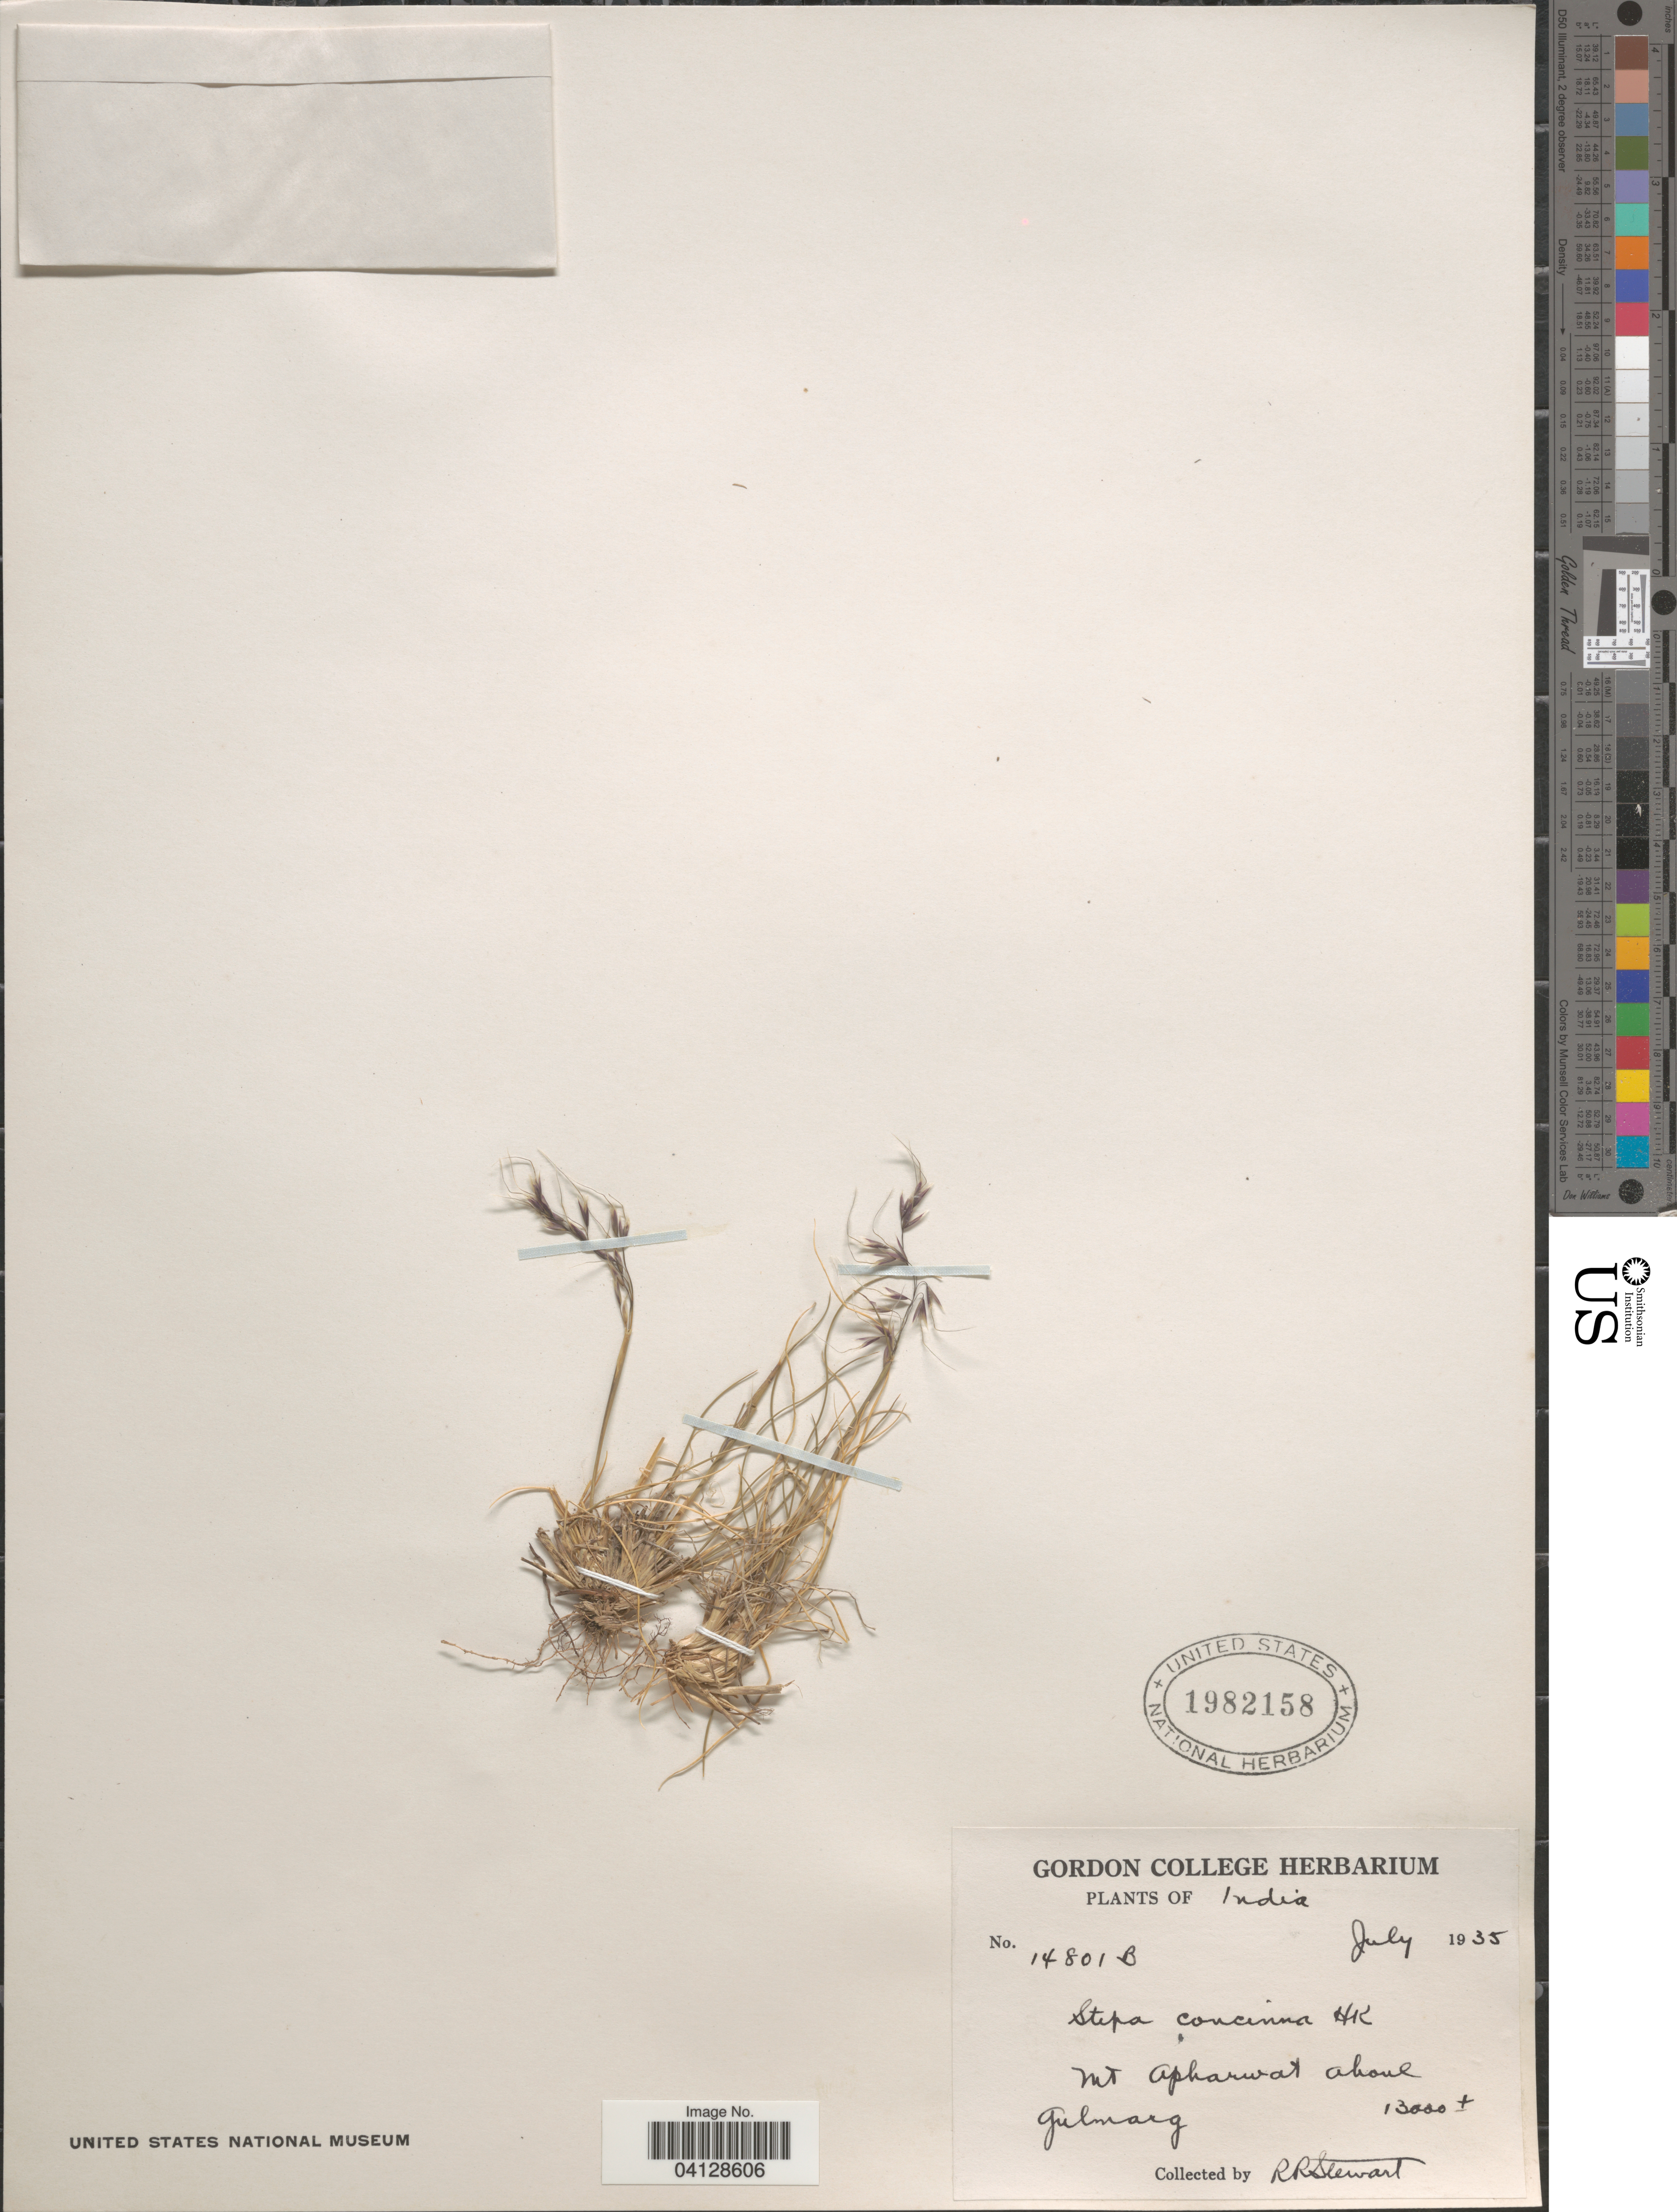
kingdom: Plantae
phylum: Tracheophyta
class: Liliopsida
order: Poales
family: Poaceae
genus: Stipa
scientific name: Stipa concinna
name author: Hook. f.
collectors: R. Stewart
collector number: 14801B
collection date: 1935-07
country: India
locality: Mt Apharwat above Gulmarg.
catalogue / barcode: US 1982158